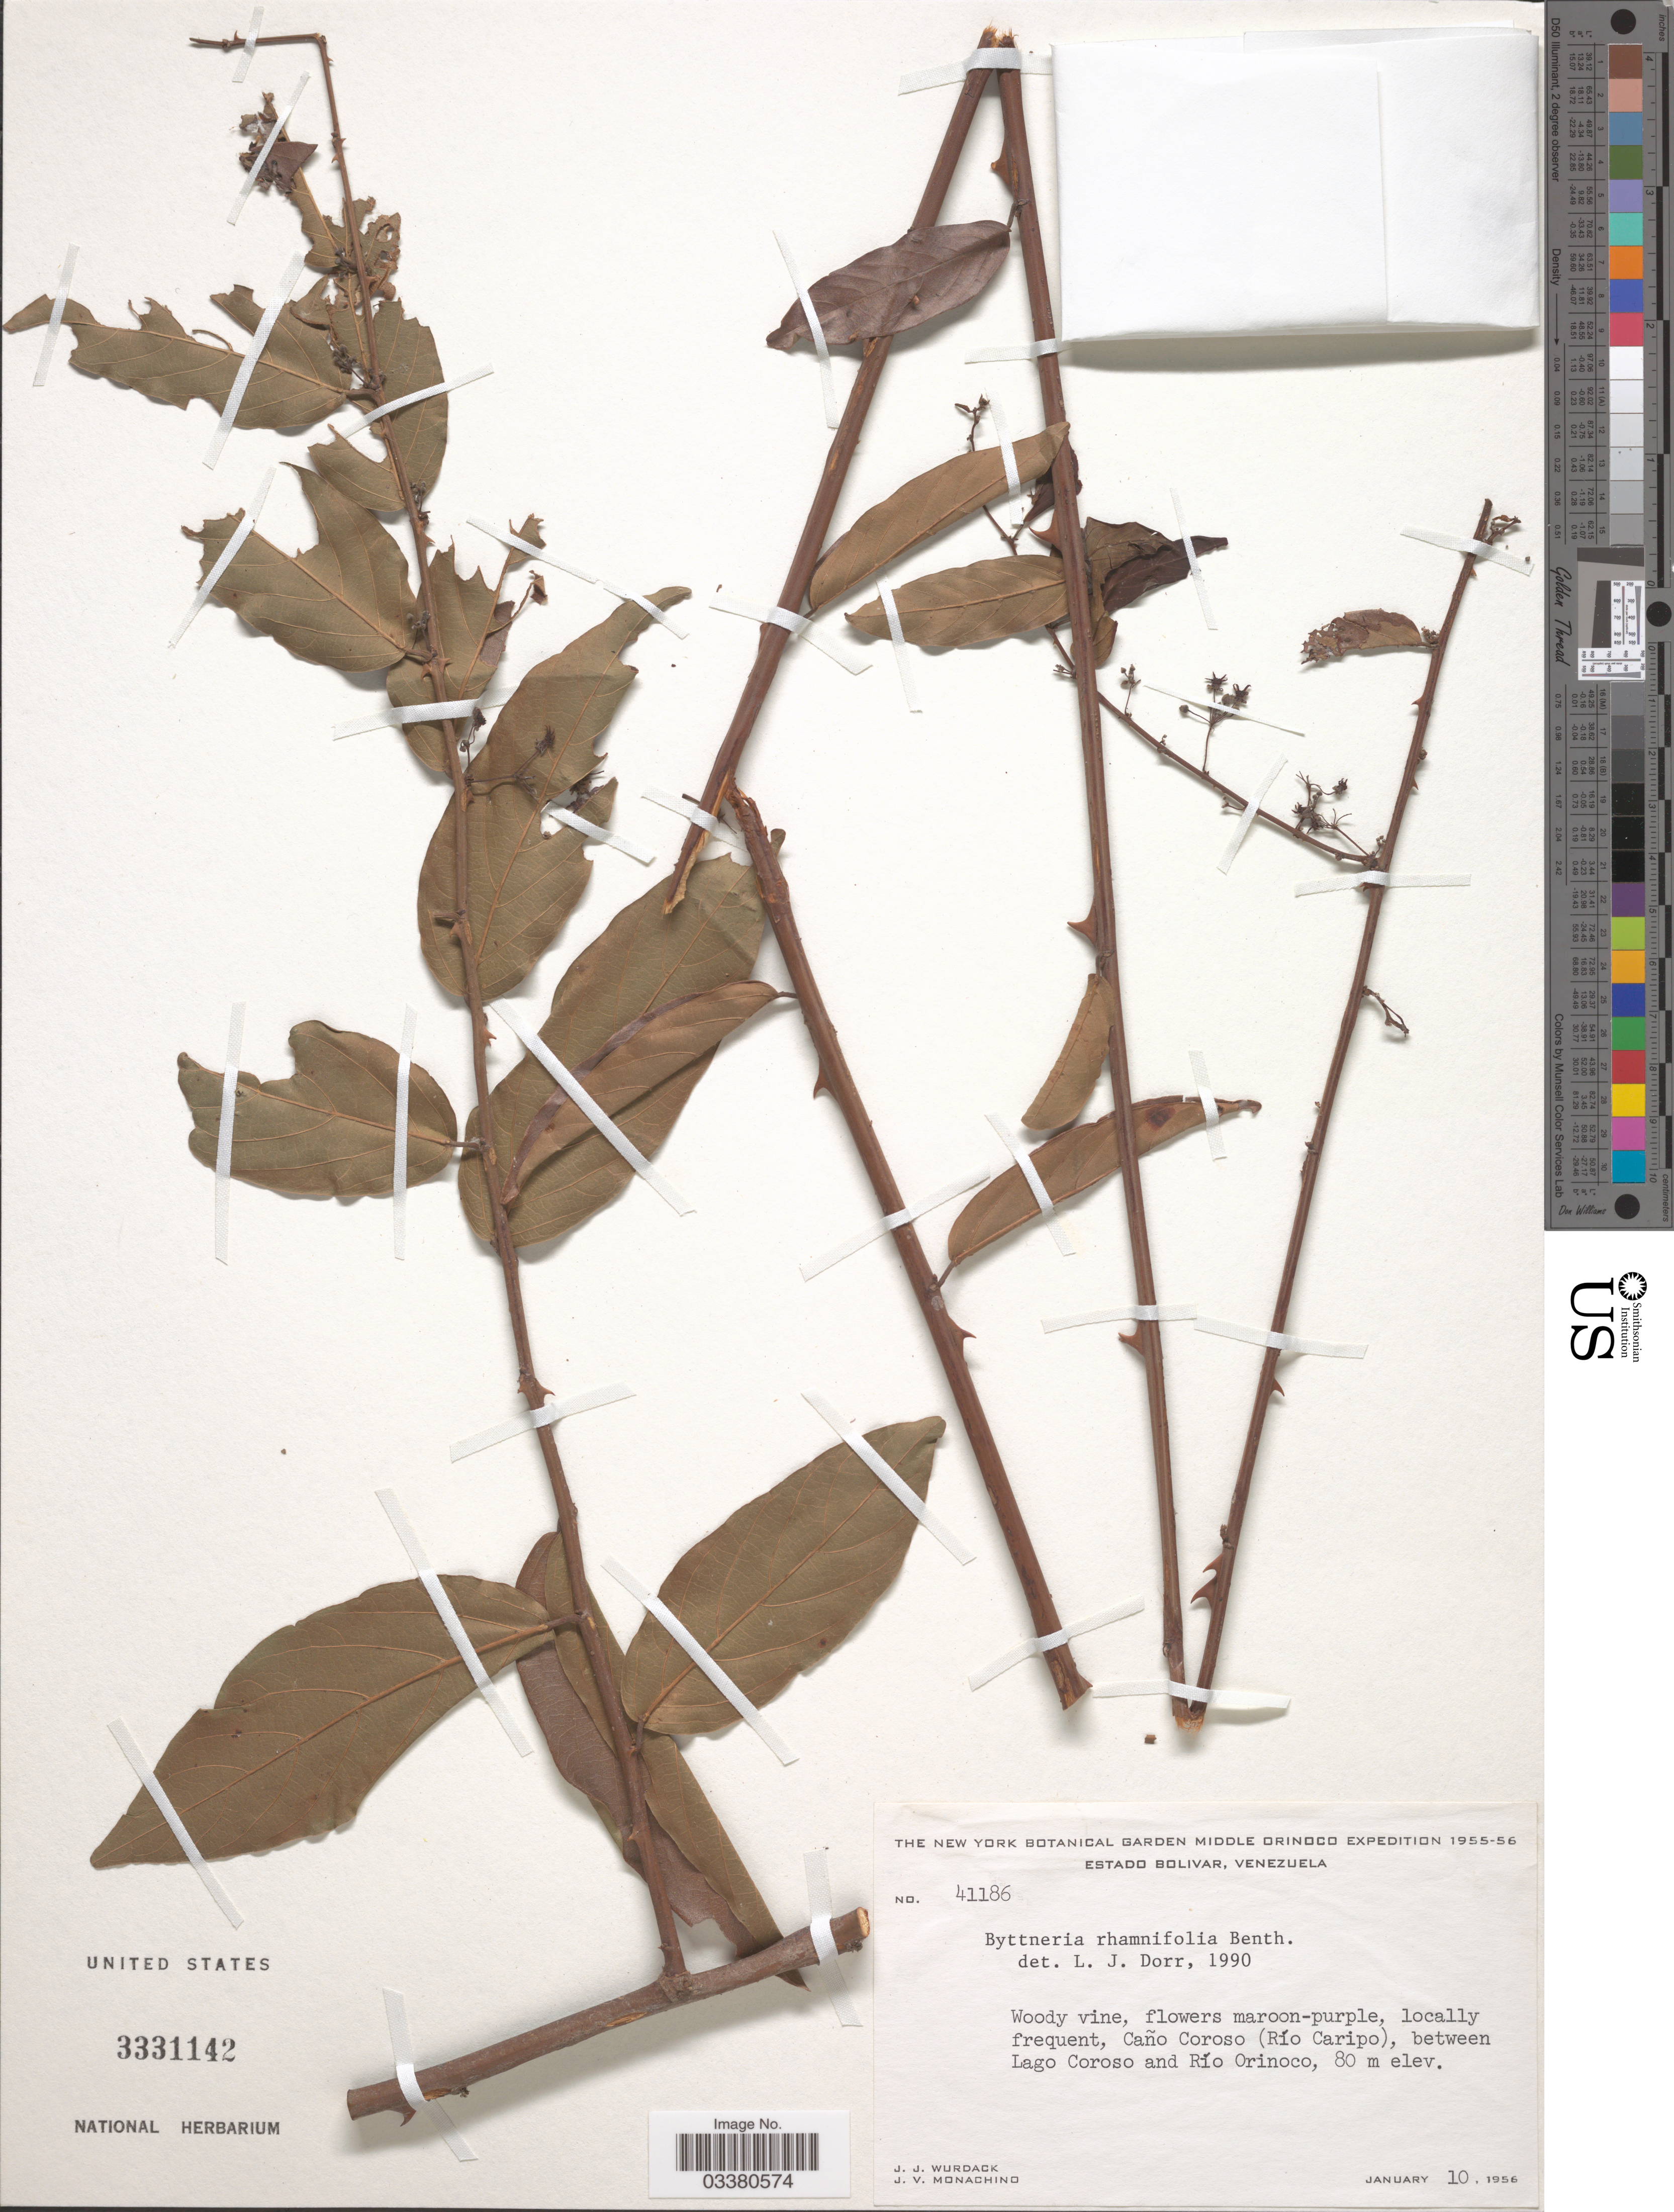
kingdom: Plantae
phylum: Tracheophyta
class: Magnoliopsida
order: Malvales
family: Malvaceae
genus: Byttneria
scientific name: Byttneria rhamnifolia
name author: Benth.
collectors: J. J. Wurdack & J. V. Monachino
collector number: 41186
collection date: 1956-01-10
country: Venezuela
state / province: Bolivar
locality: Middle Orinoco. Caño Coroso (Río Caripo), between Lago Coroso and Río Orinoco.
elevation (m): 80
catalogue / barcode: US 3331142